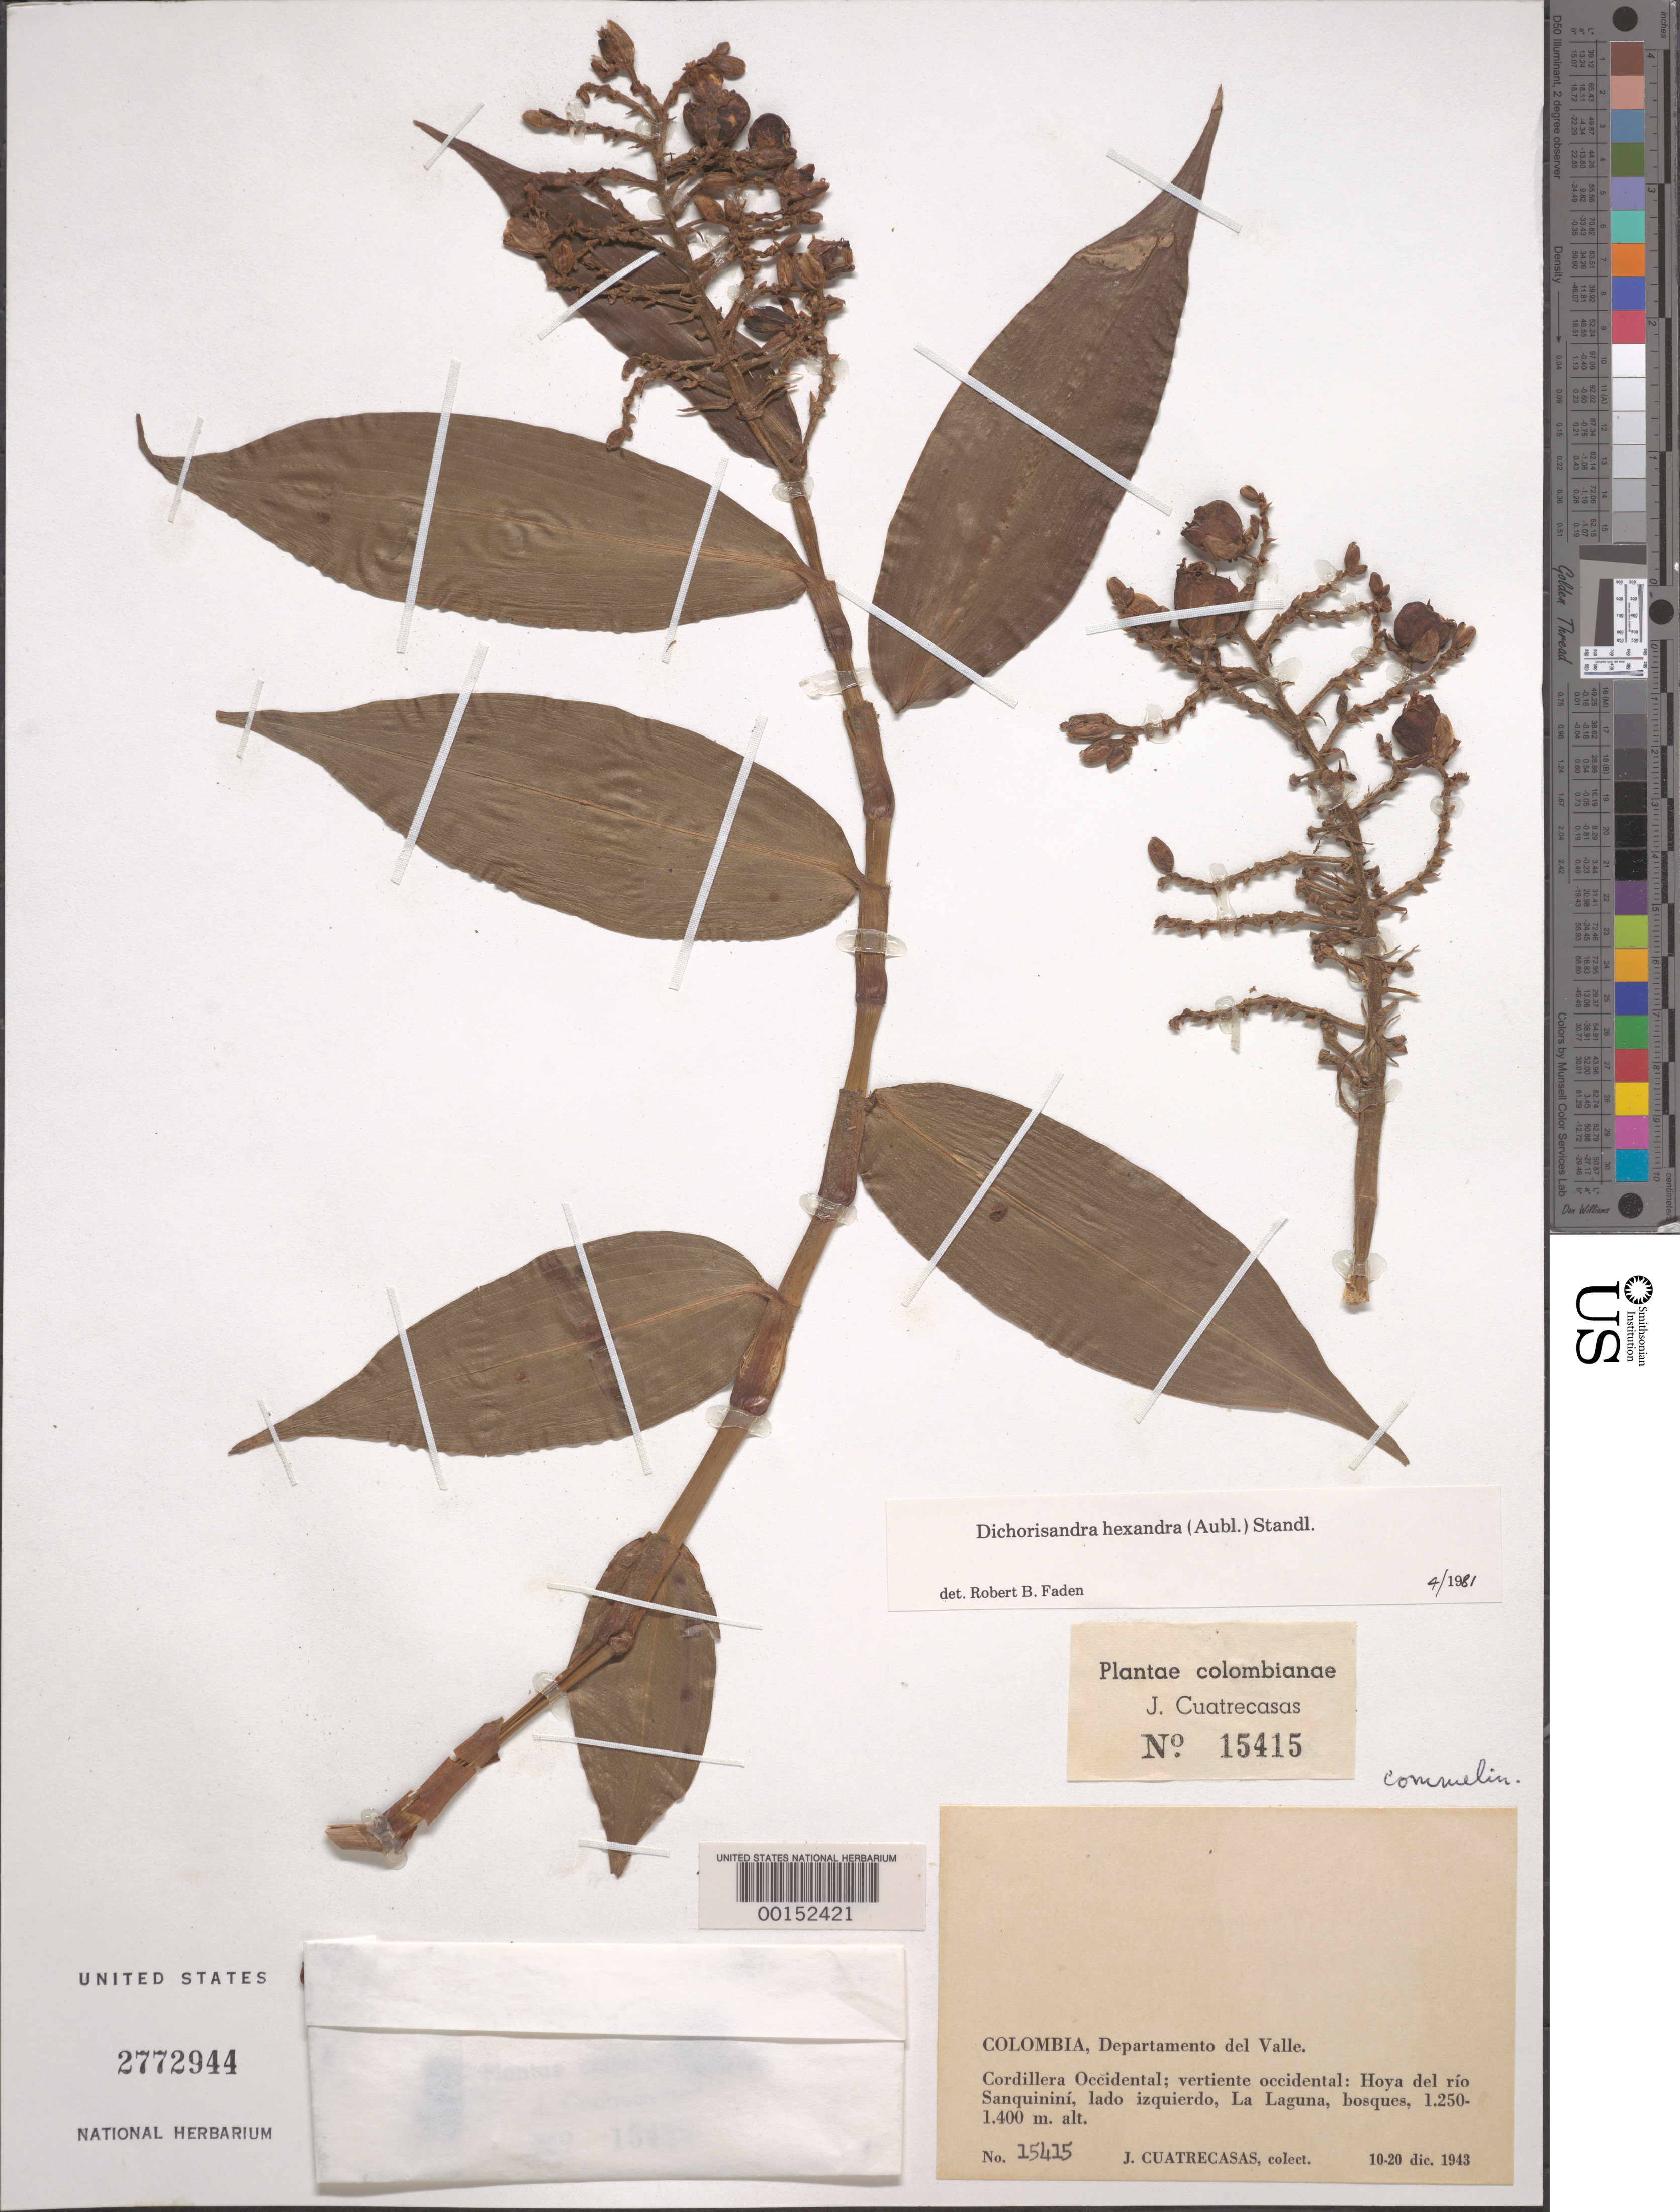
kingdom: Plantae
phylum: Tracheophyta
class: Liliopsida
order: Commelinales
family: Commelinaceae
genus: Dichorisandra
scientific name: Dichorisandra hexandra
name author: (Aubl.) Standl.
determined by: Faden, Robert B., (US), Smithsonian Institution - National Museum of Natural History (UNITED STATES)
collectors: J. Cuatrecasas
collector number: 15415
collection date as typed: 10 Dec 1943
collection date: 1943-12-10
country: Colombia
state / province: Valle del Cauca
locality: Rio Sanquinini, la Laguna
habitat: Forest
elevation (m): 1250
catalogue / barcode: US 2772944